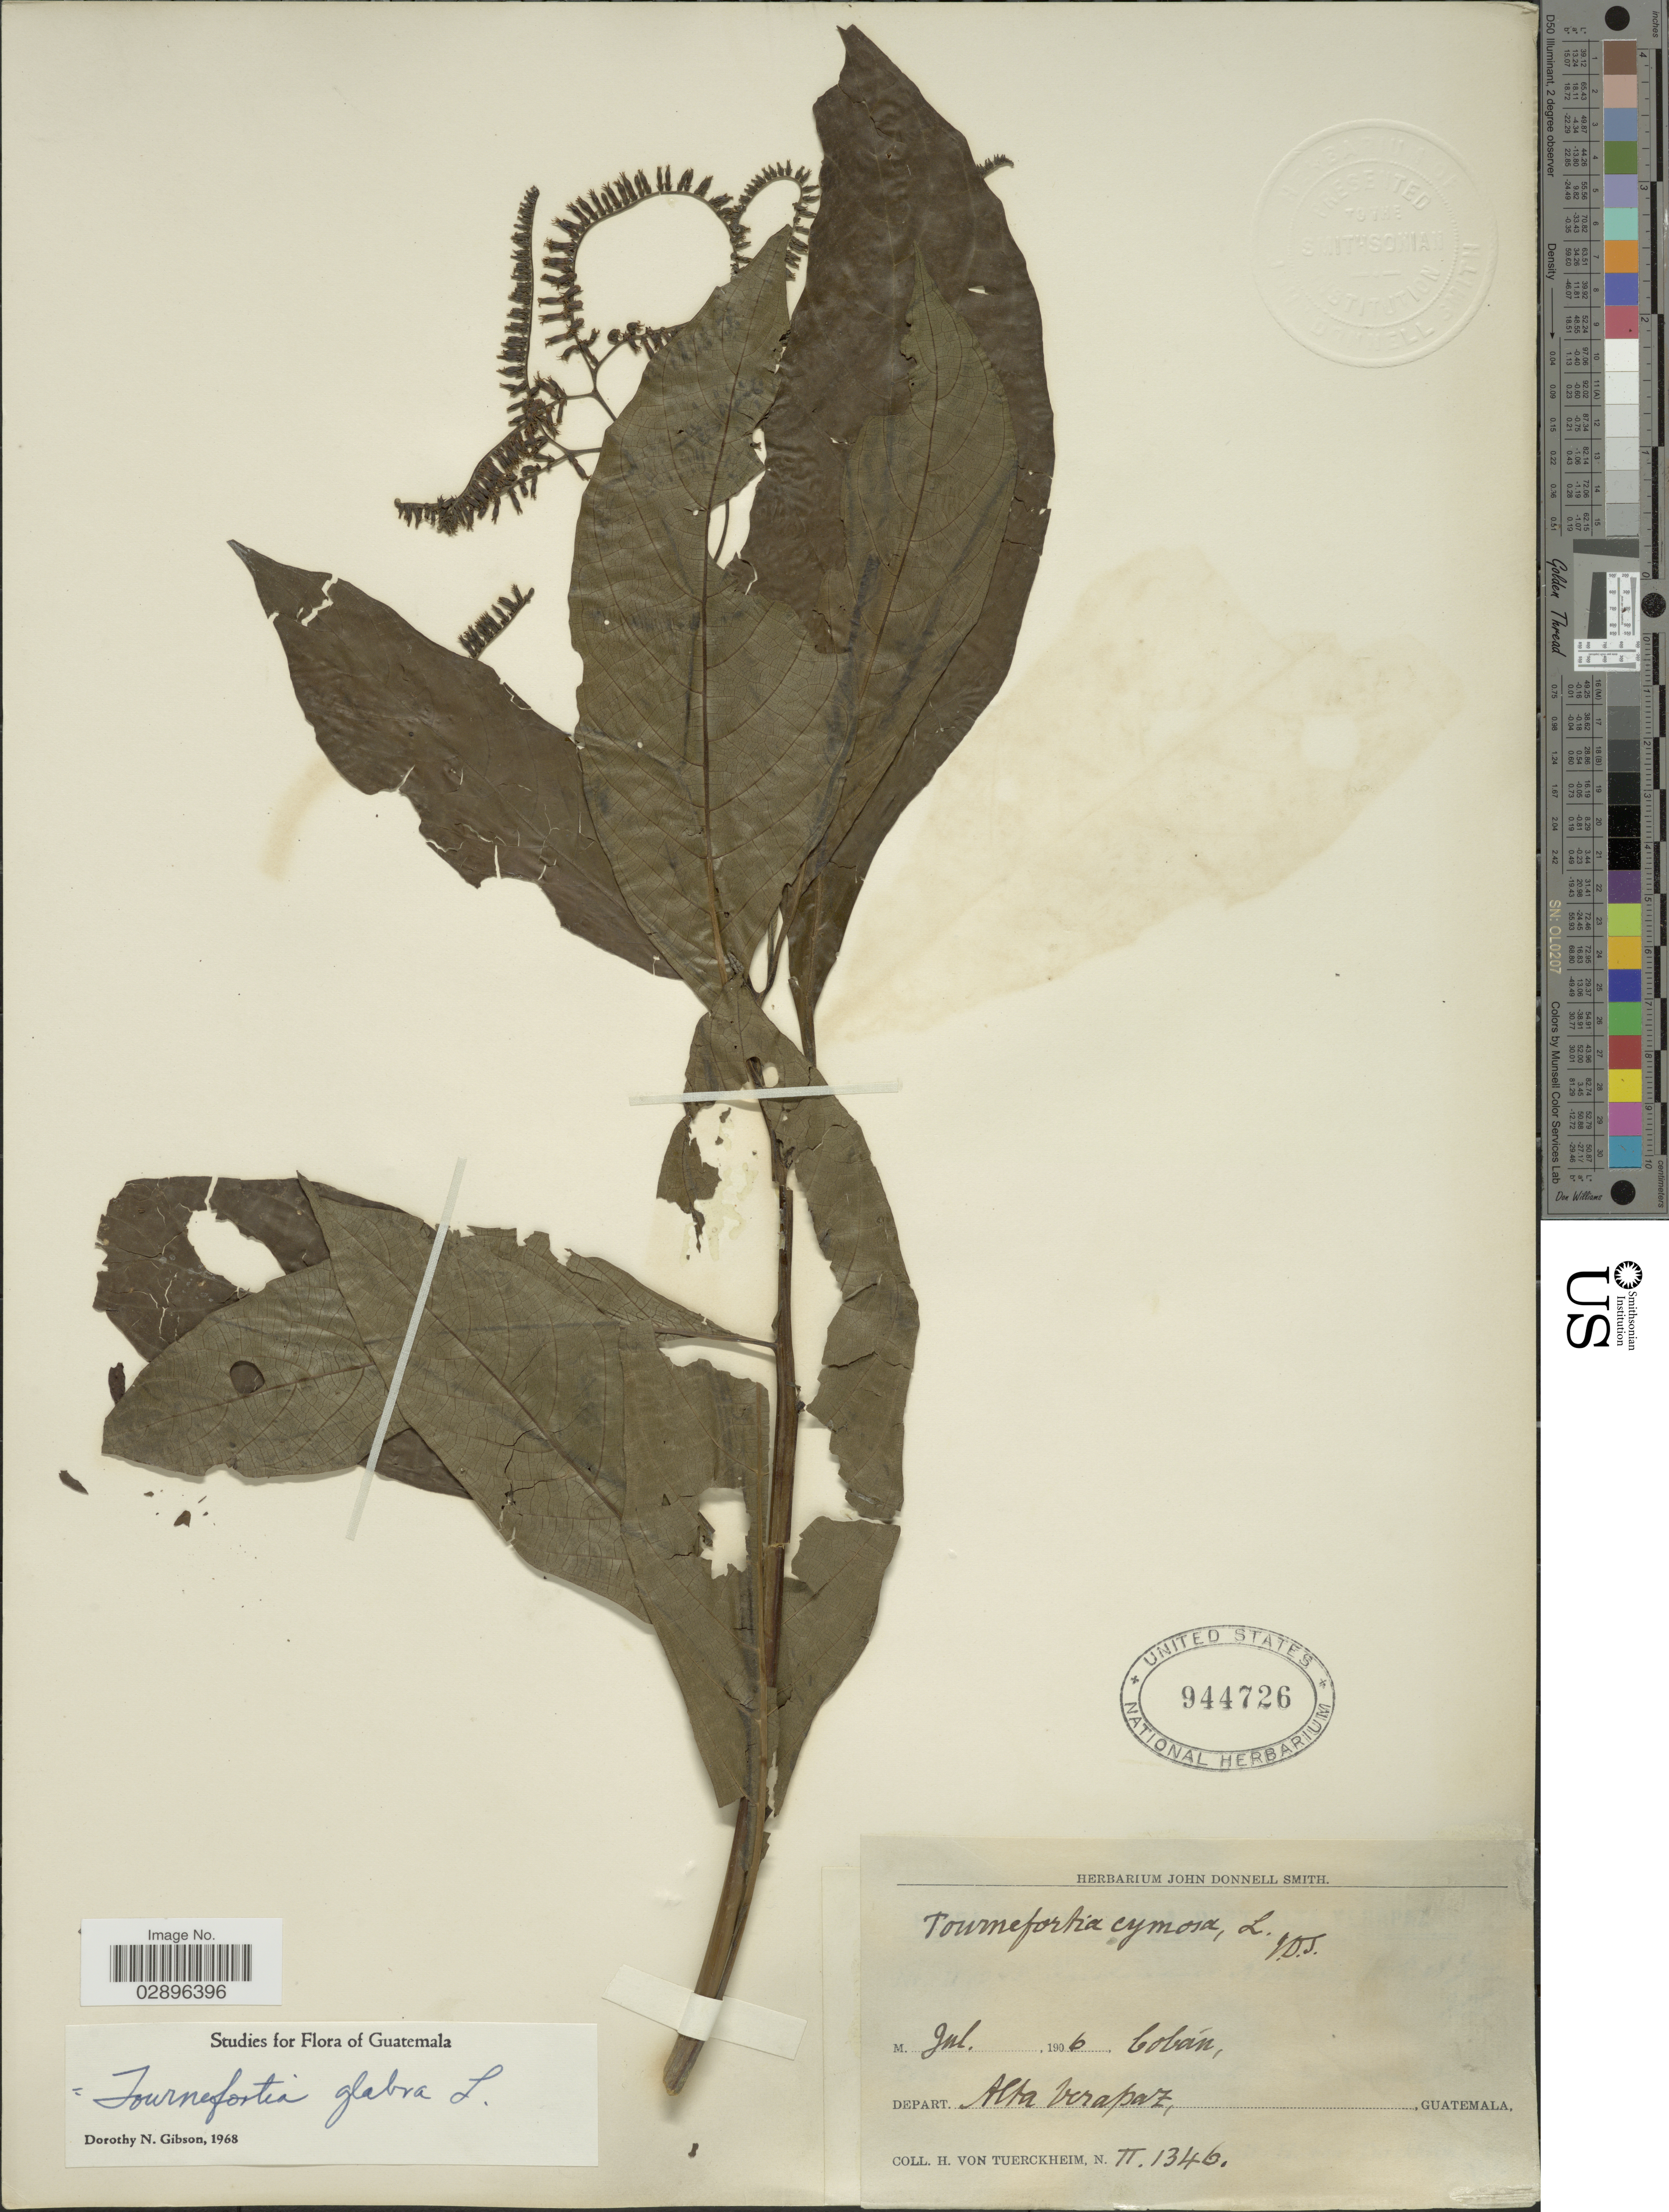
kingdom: Plantae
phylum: Tracheophyta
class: Magnoliopsida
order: Boraginales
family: Heliotropiaceae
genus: Tournefortia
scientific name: Tournefortia glabra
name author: L.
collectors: H. von Türckheim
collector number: II.1346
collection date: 1906-07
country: Guatemala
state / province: Alta Verapaz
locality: Cobán, Depart. Alta Verapaz.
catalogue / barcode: US 944726